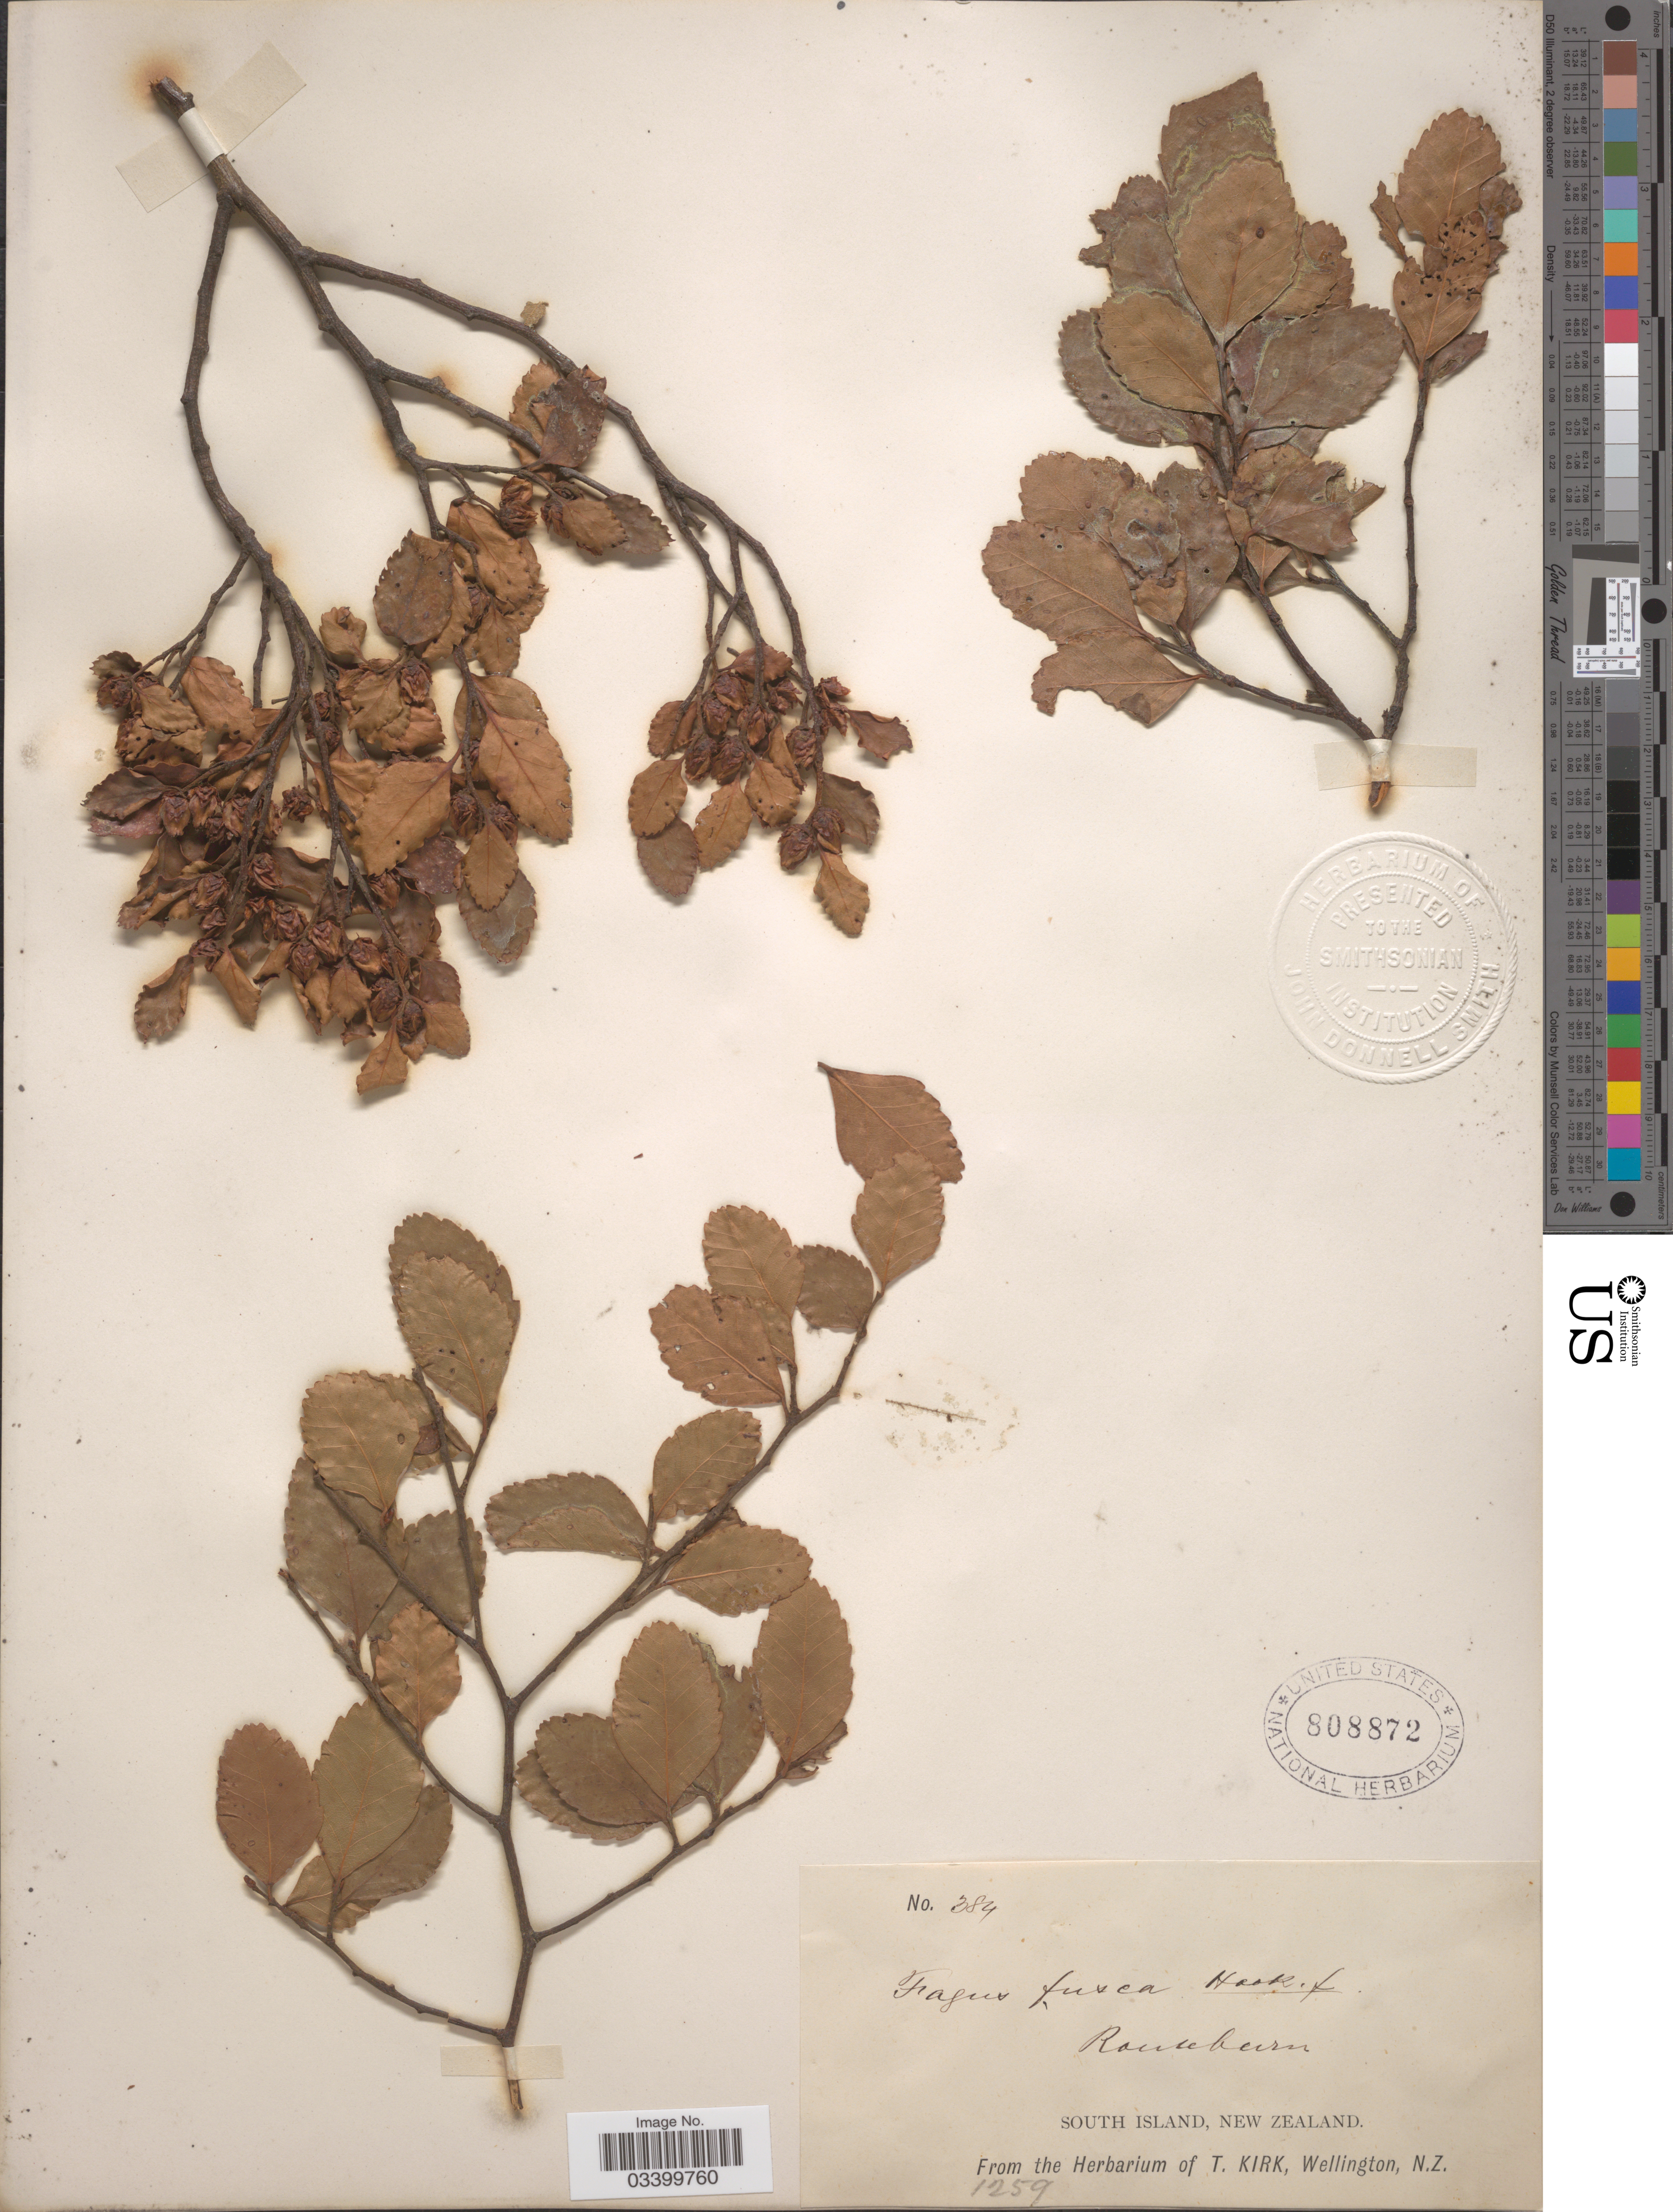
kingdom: Plantae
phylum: Tracheophyta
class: Magnoliopsida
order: Fagales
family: Nothofagaceae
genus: Nothofagus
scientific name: Nothofagus fusca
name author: (Hook. f.) Oerst.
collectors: ex Herb. T. Kirk, Wellington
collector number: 384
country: New Zealand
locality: Routebrun. South Island.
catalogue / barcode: US 808872